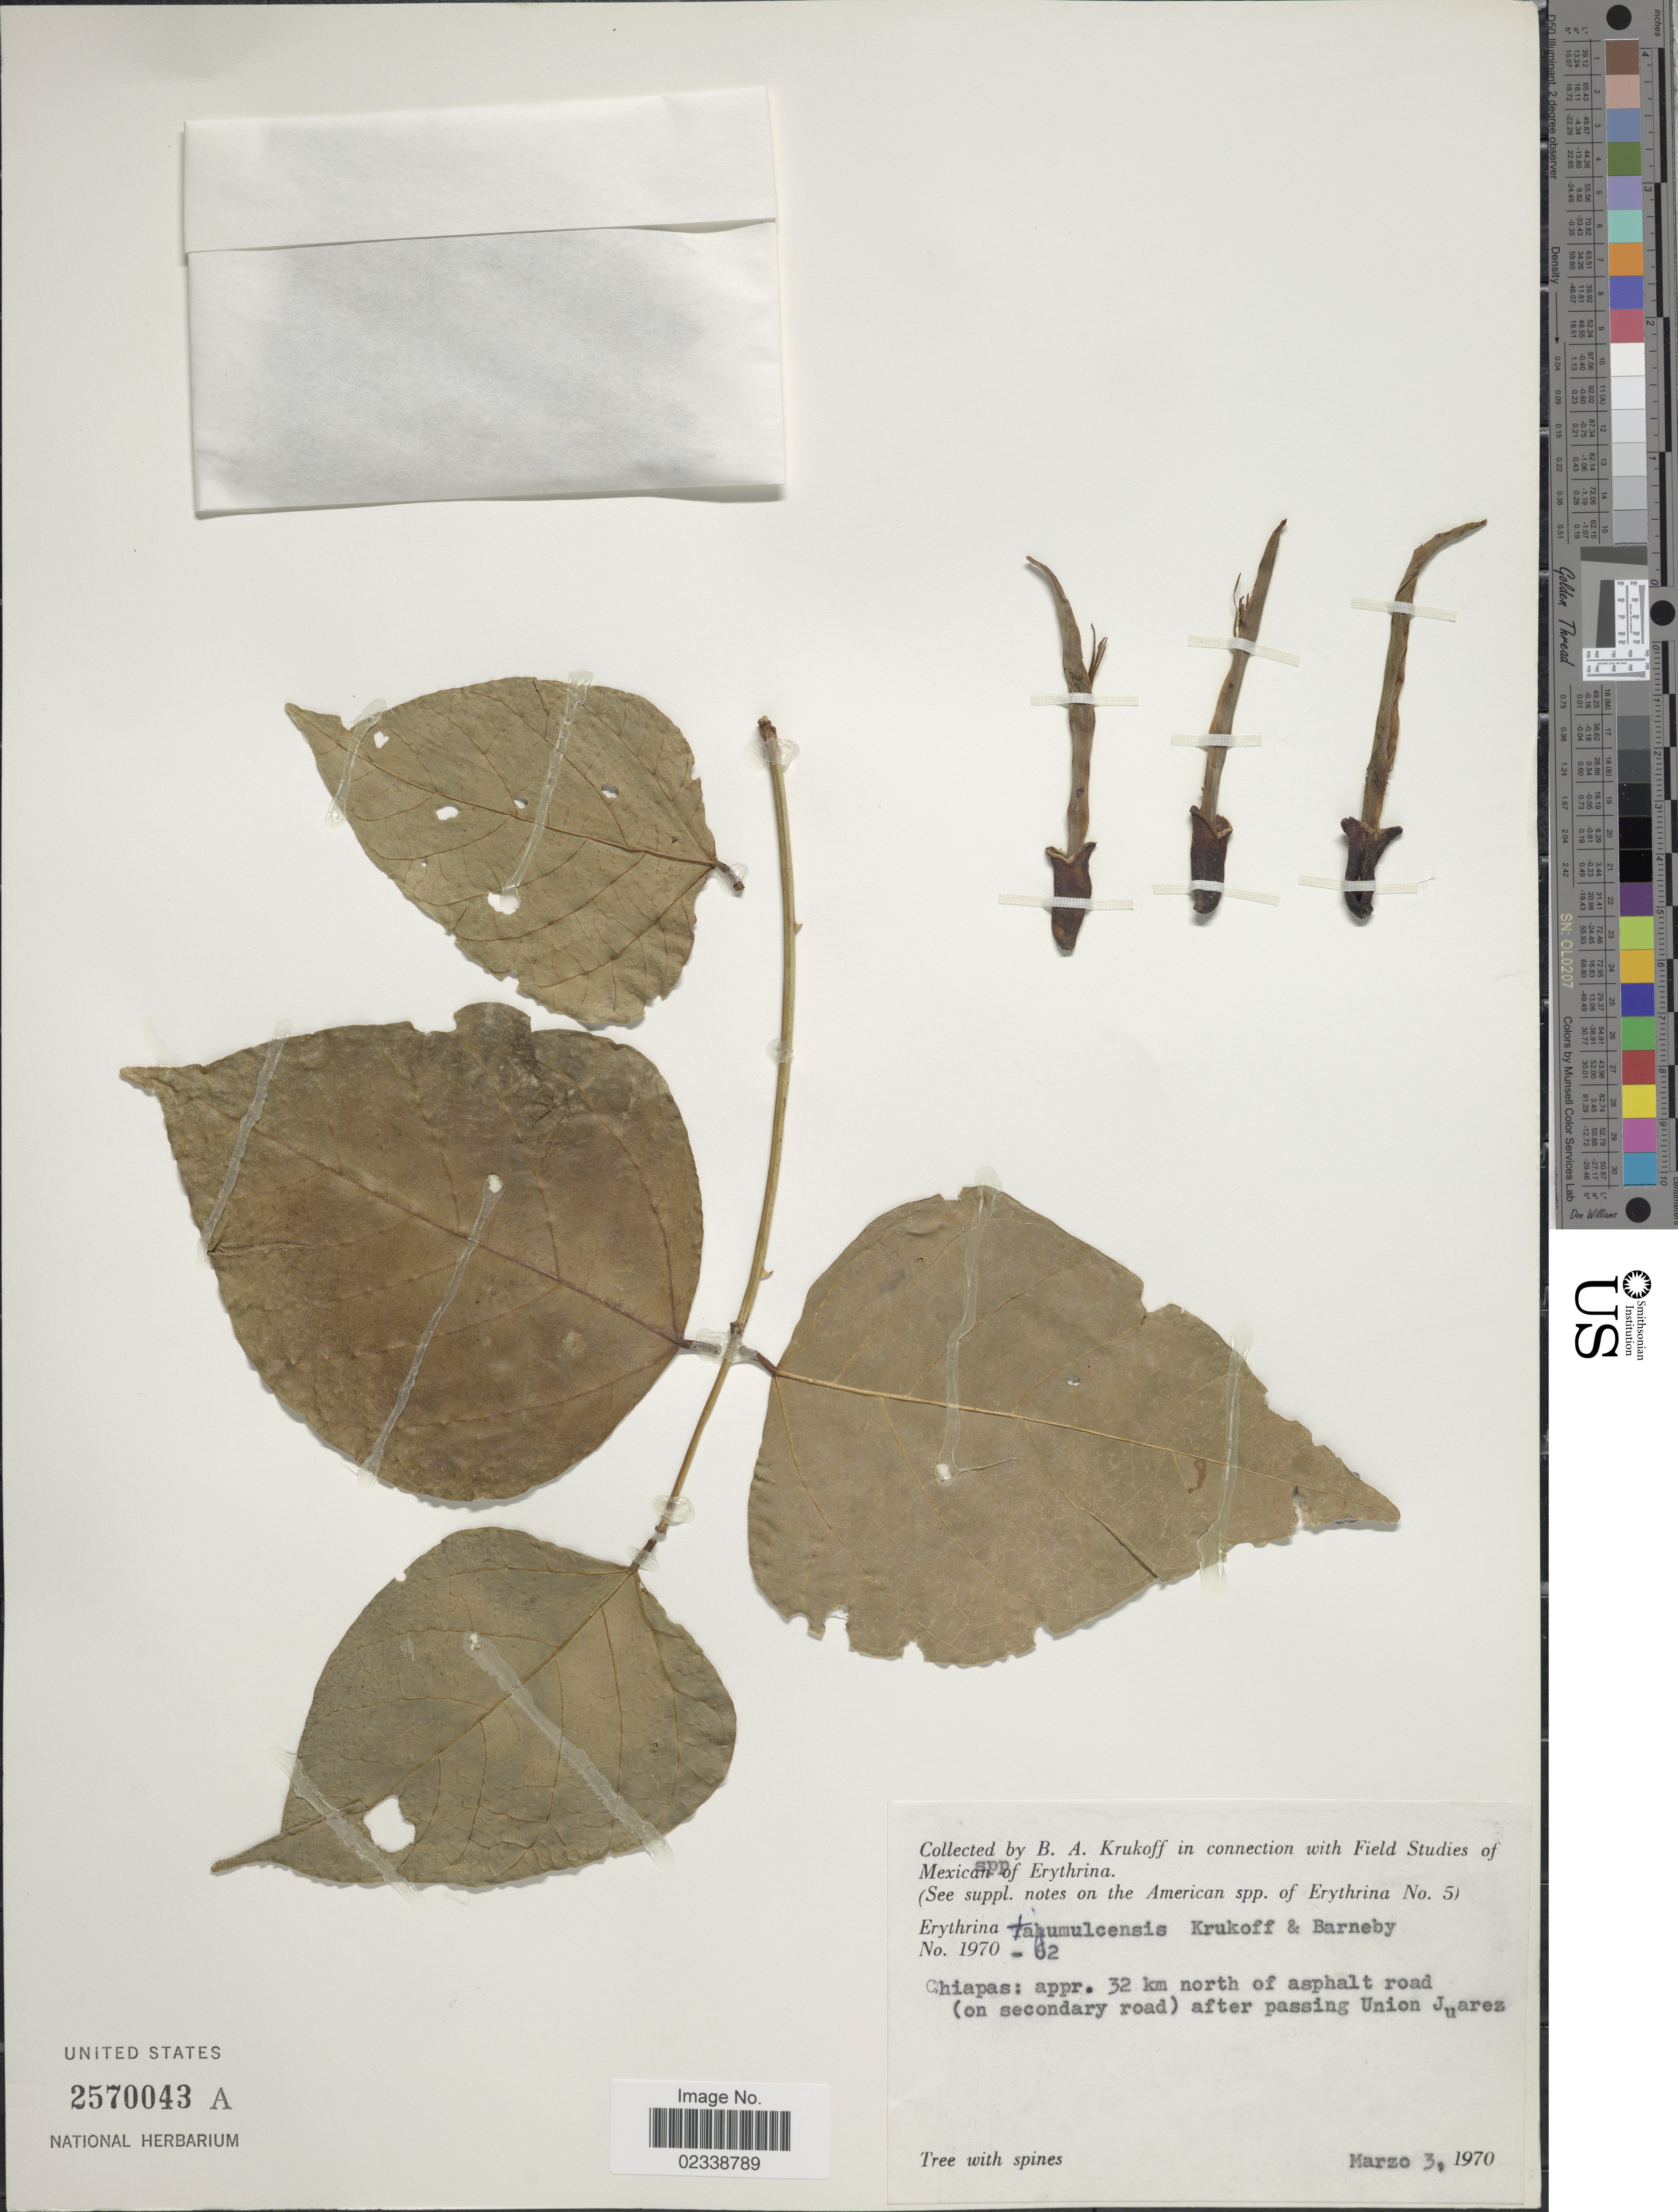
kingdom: Plantae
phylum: Tracheophyta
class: Magnoliopsida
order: Fabales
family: Fabaceae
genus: Erythrina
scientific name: Erythrina tajumulcensis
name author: Krukoff & Barneby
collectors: B. A. Krukoff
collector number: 1970-62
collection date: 1970-03-03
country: Mexico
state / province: Chiapas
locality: Appr. 32 km north of asphalt road (on secondary road) after passing Union Juarez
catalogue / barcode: US 2570043A